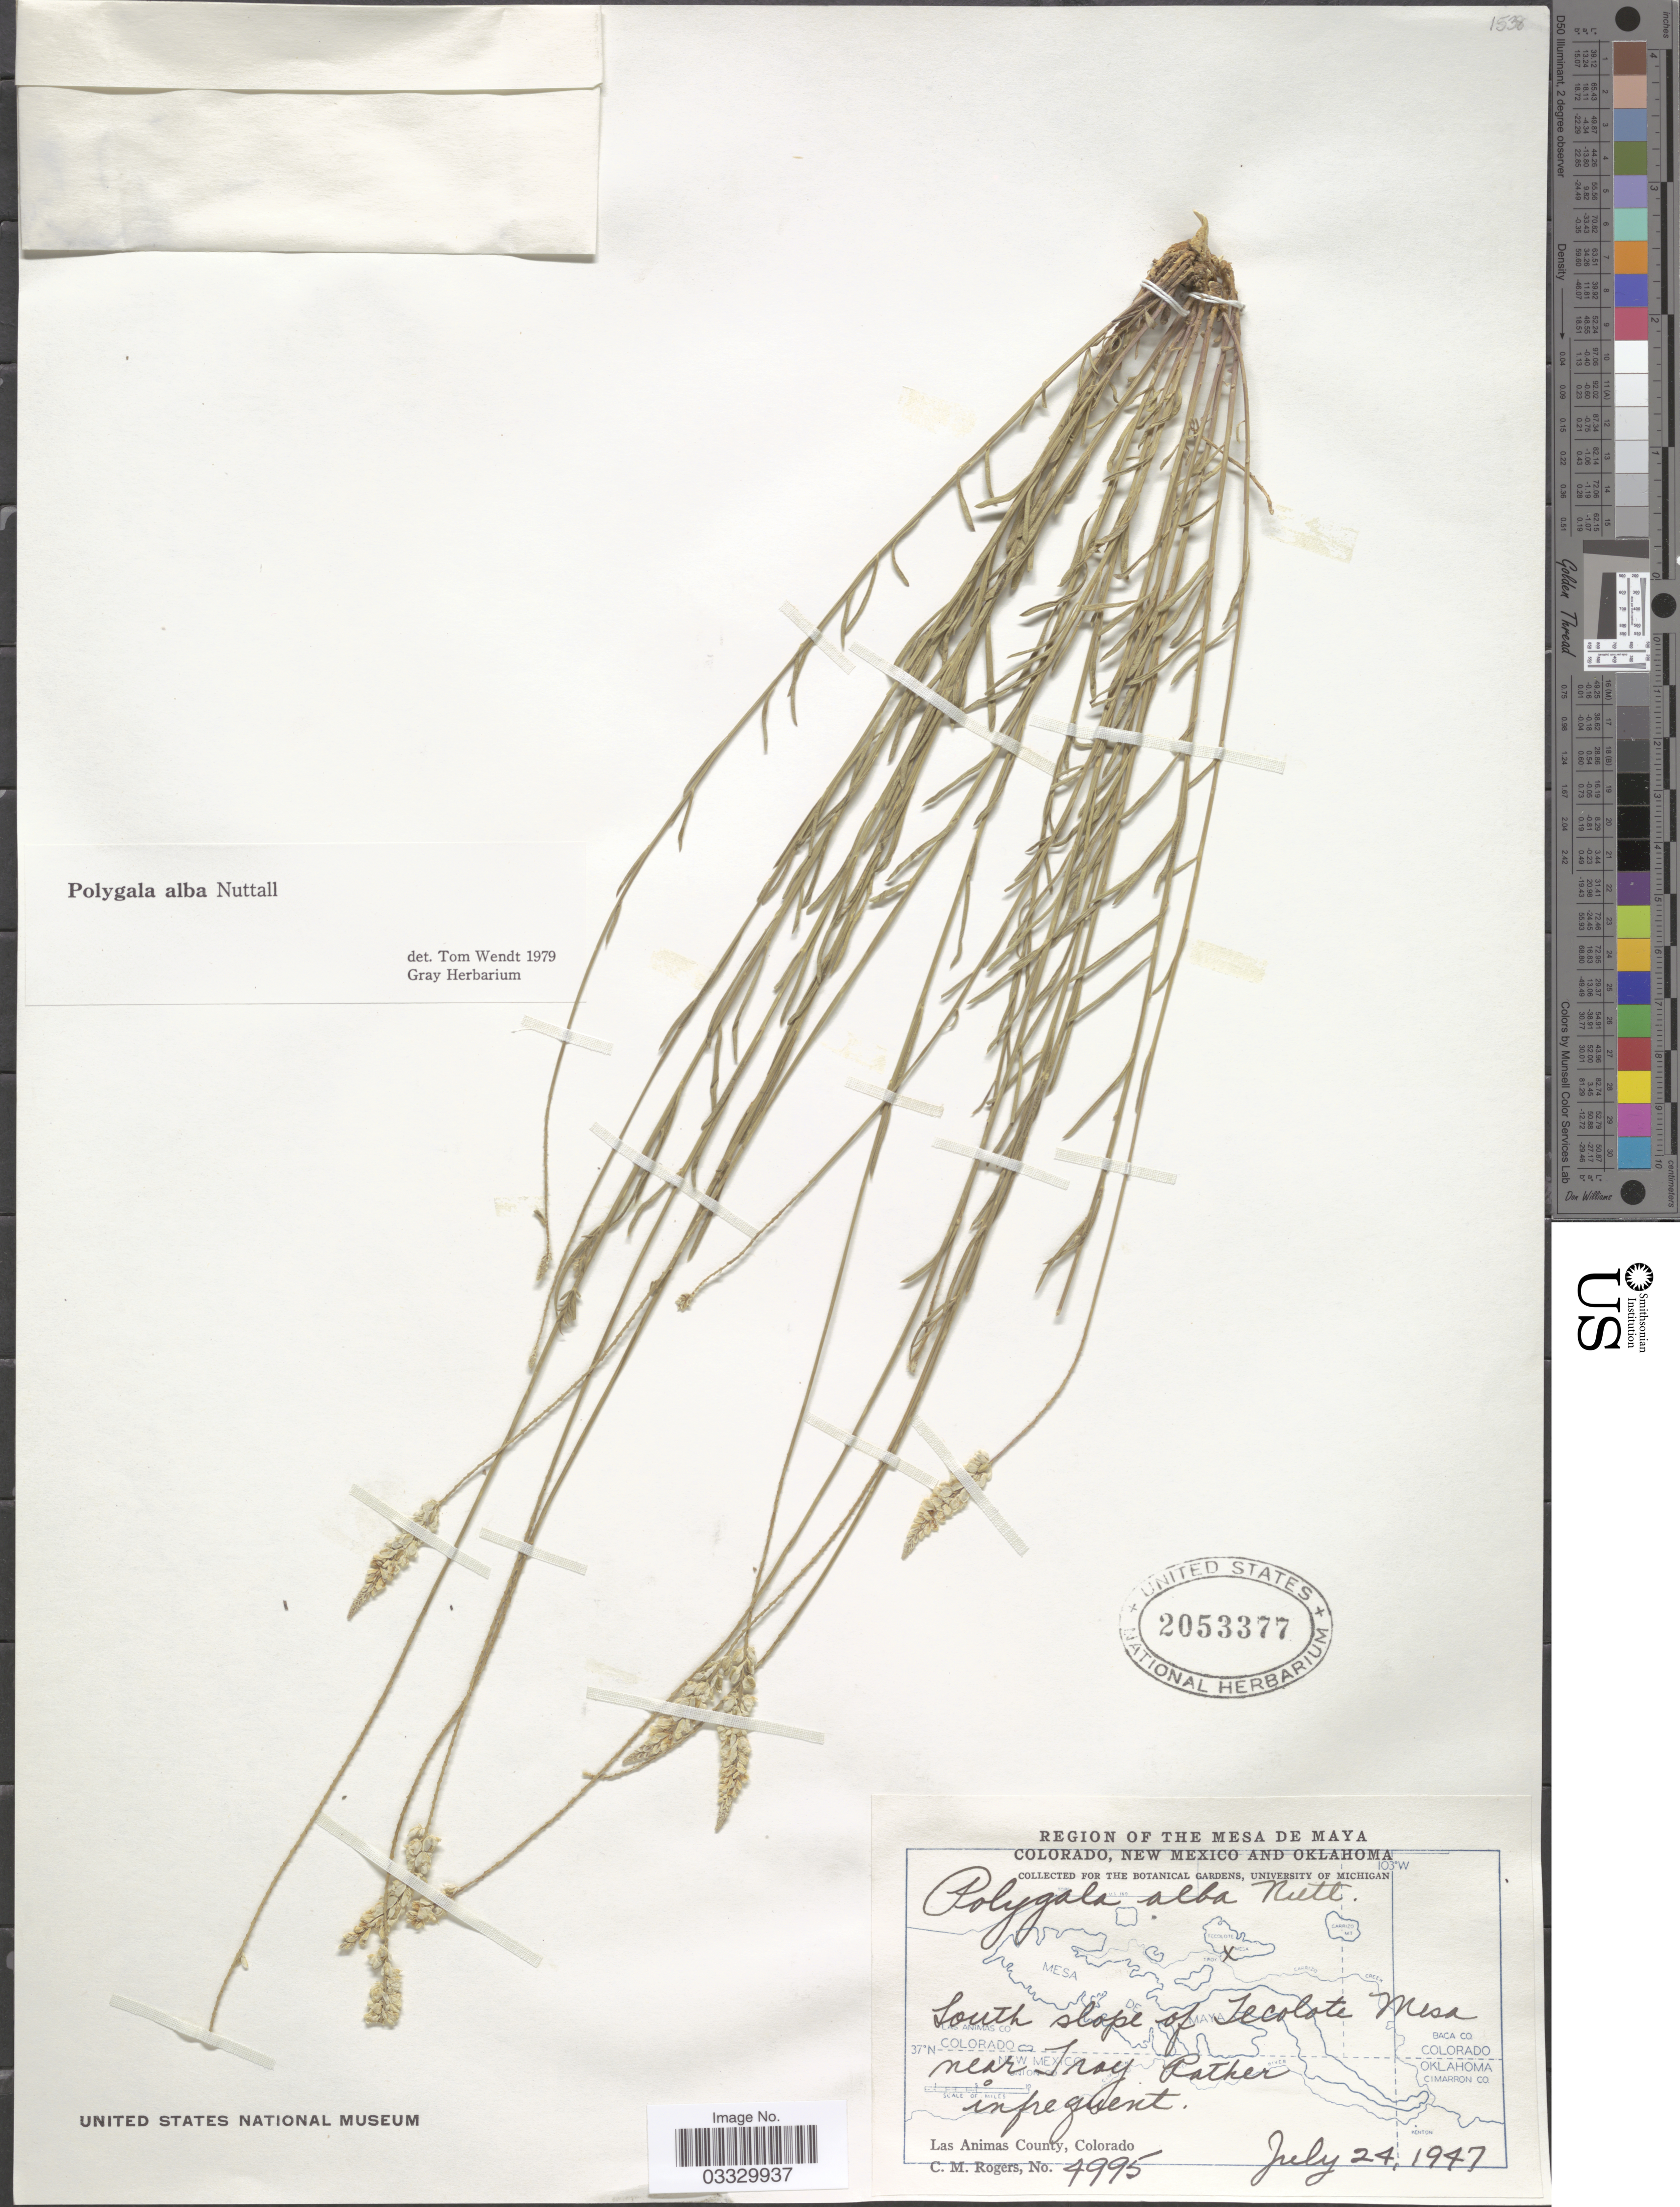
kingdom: Plantae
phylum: Tracheophyta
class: Magnoliopsida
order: Fabales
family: Polygalaceae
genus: Polygala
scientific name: Polygala alba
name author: Nutt.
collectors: C. M. Rogers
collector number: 4995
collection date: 1947-07-24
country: United States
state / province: Colorado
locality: Region of the Mesa de Maya. South slope of Tecolote mesa near Tray Rather infrequent. Las Animas County.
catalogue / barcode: US 2053377